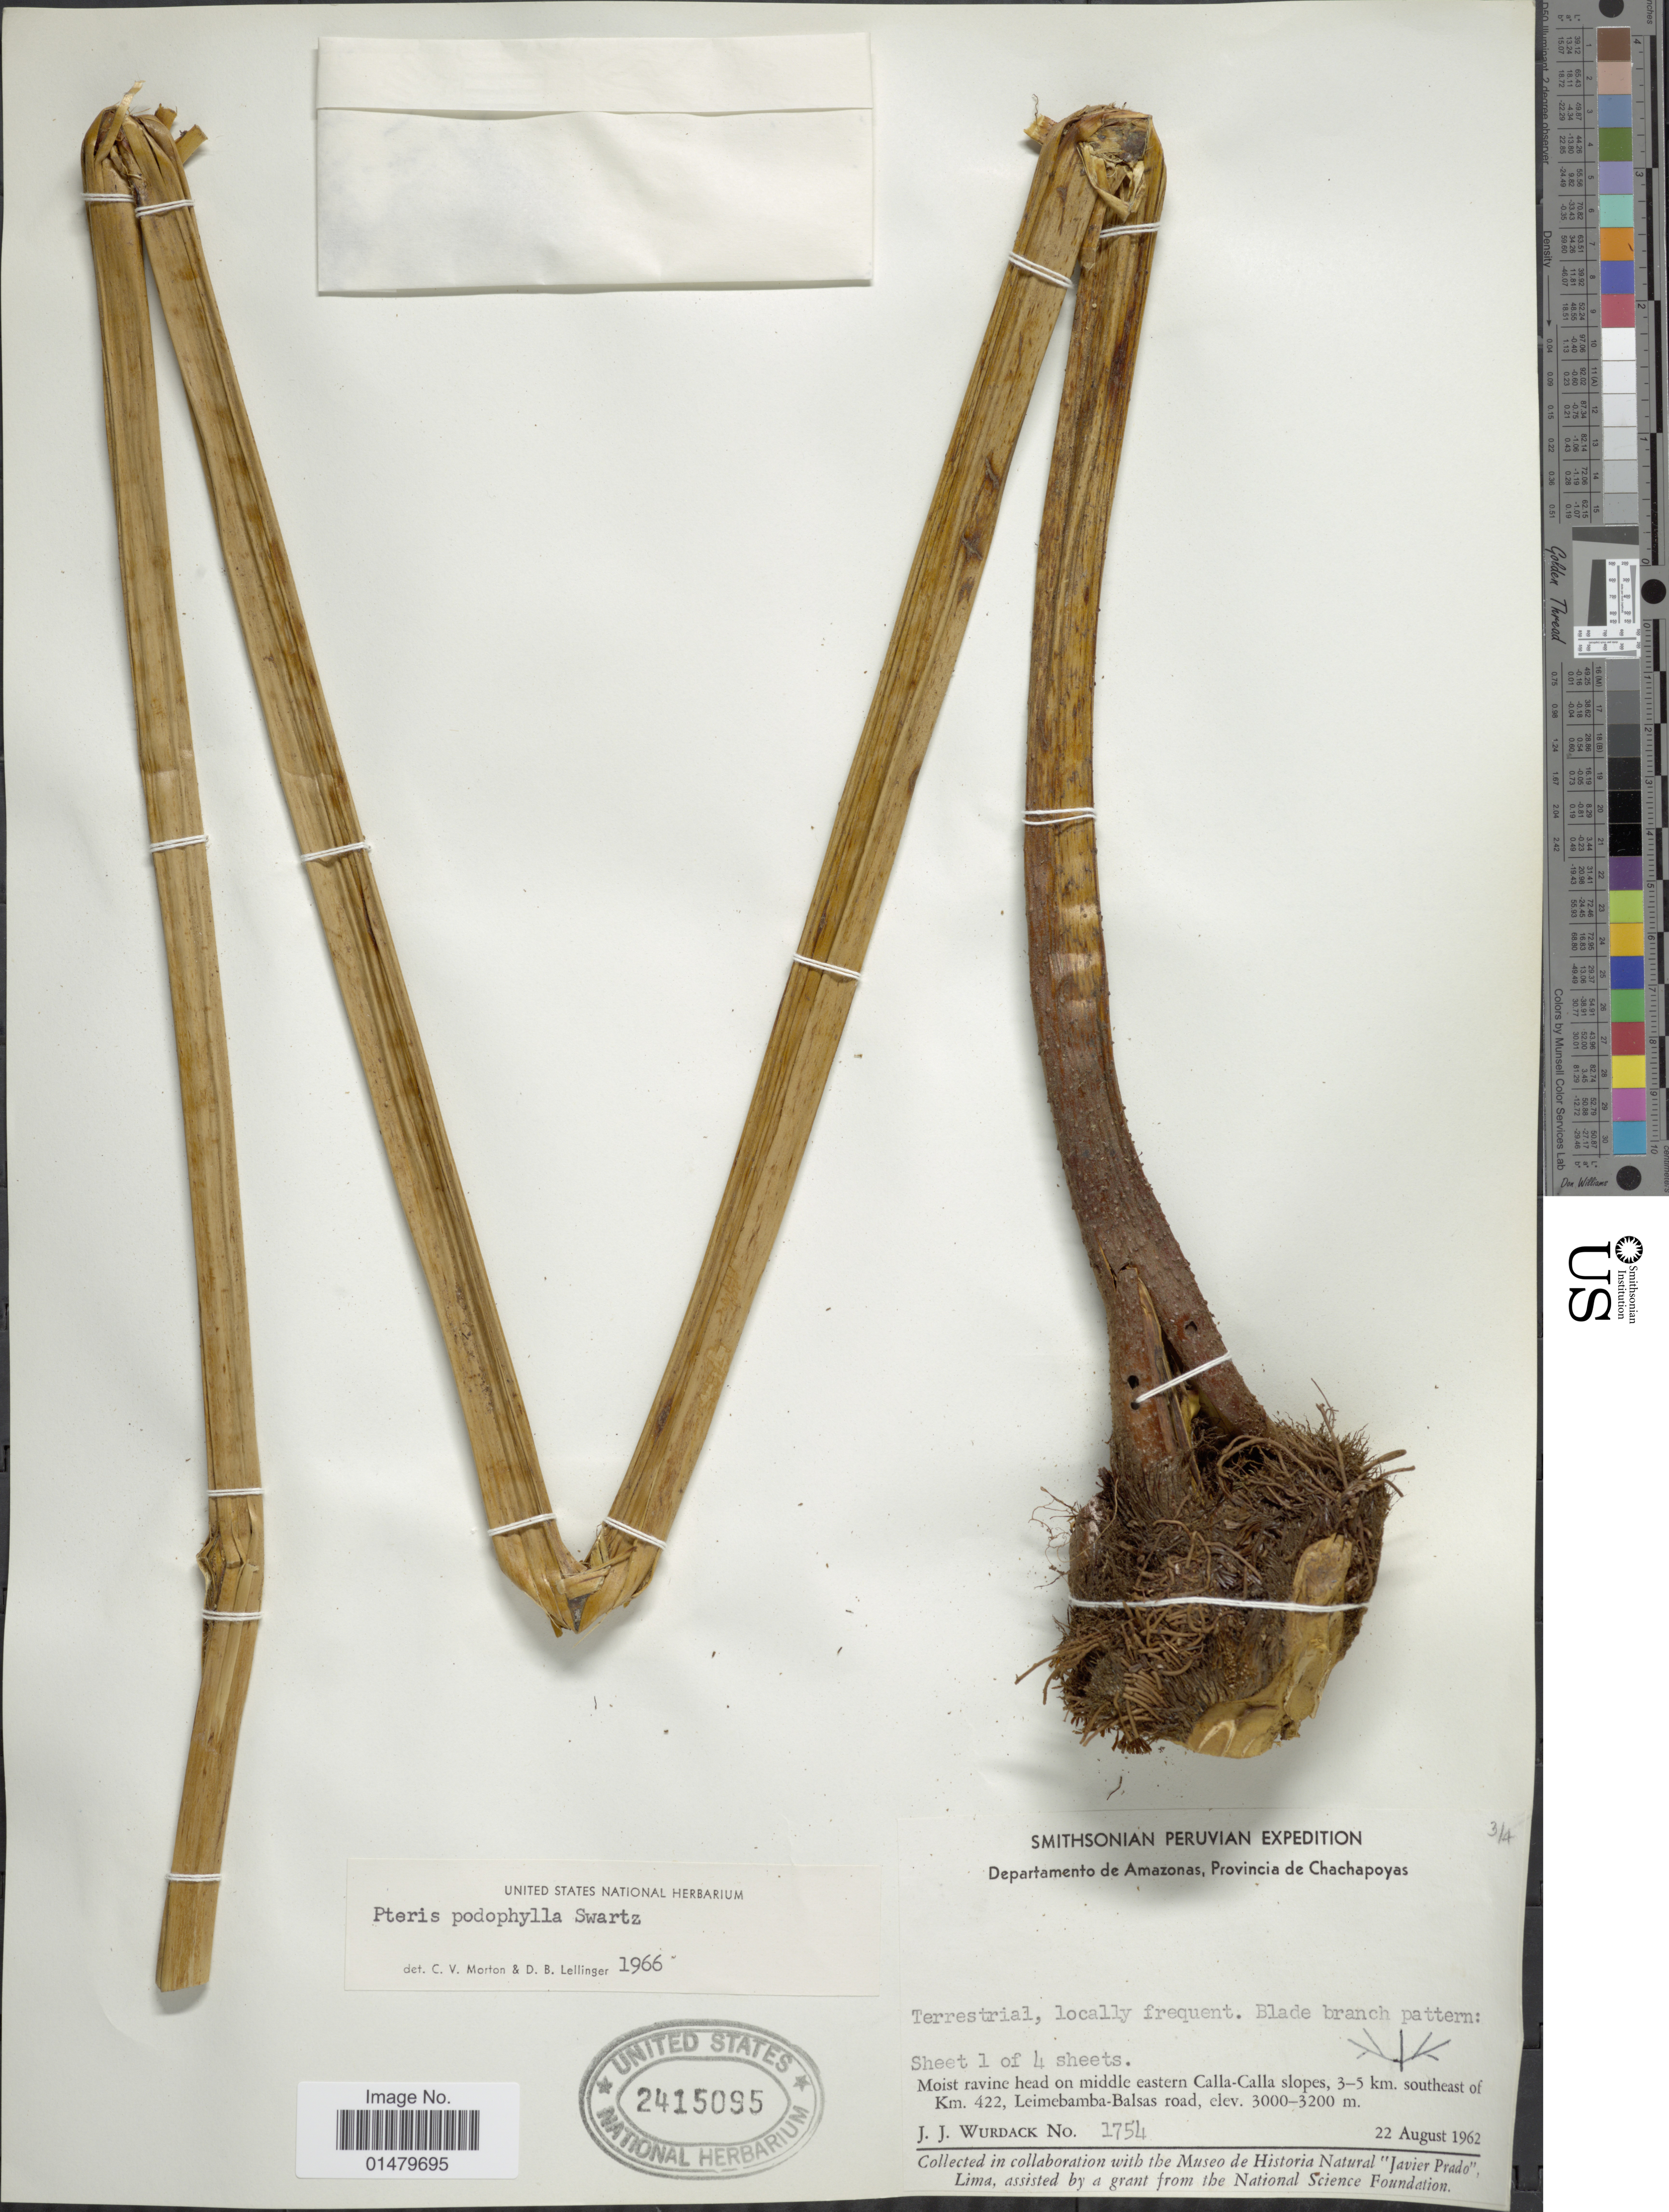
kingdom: Plantae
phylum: Tracheophyta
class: Polypodiopsida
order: Polypodiales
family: Pteridaceae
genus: Pteris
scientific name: Pteris podophylla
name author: Sw.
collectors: J. J. Wurdack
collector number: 1754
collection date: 1962-08-22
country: Peru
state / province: Amazonas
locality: Departamento de Amazonas, Provincia de Chachapoyas. Moist ravine head on middle eastern Calla-Calla slopes, 3-5 km. southeast of Km. 422, Leimebamba-Balsas road.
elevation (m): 3000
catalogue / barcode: US 2415095